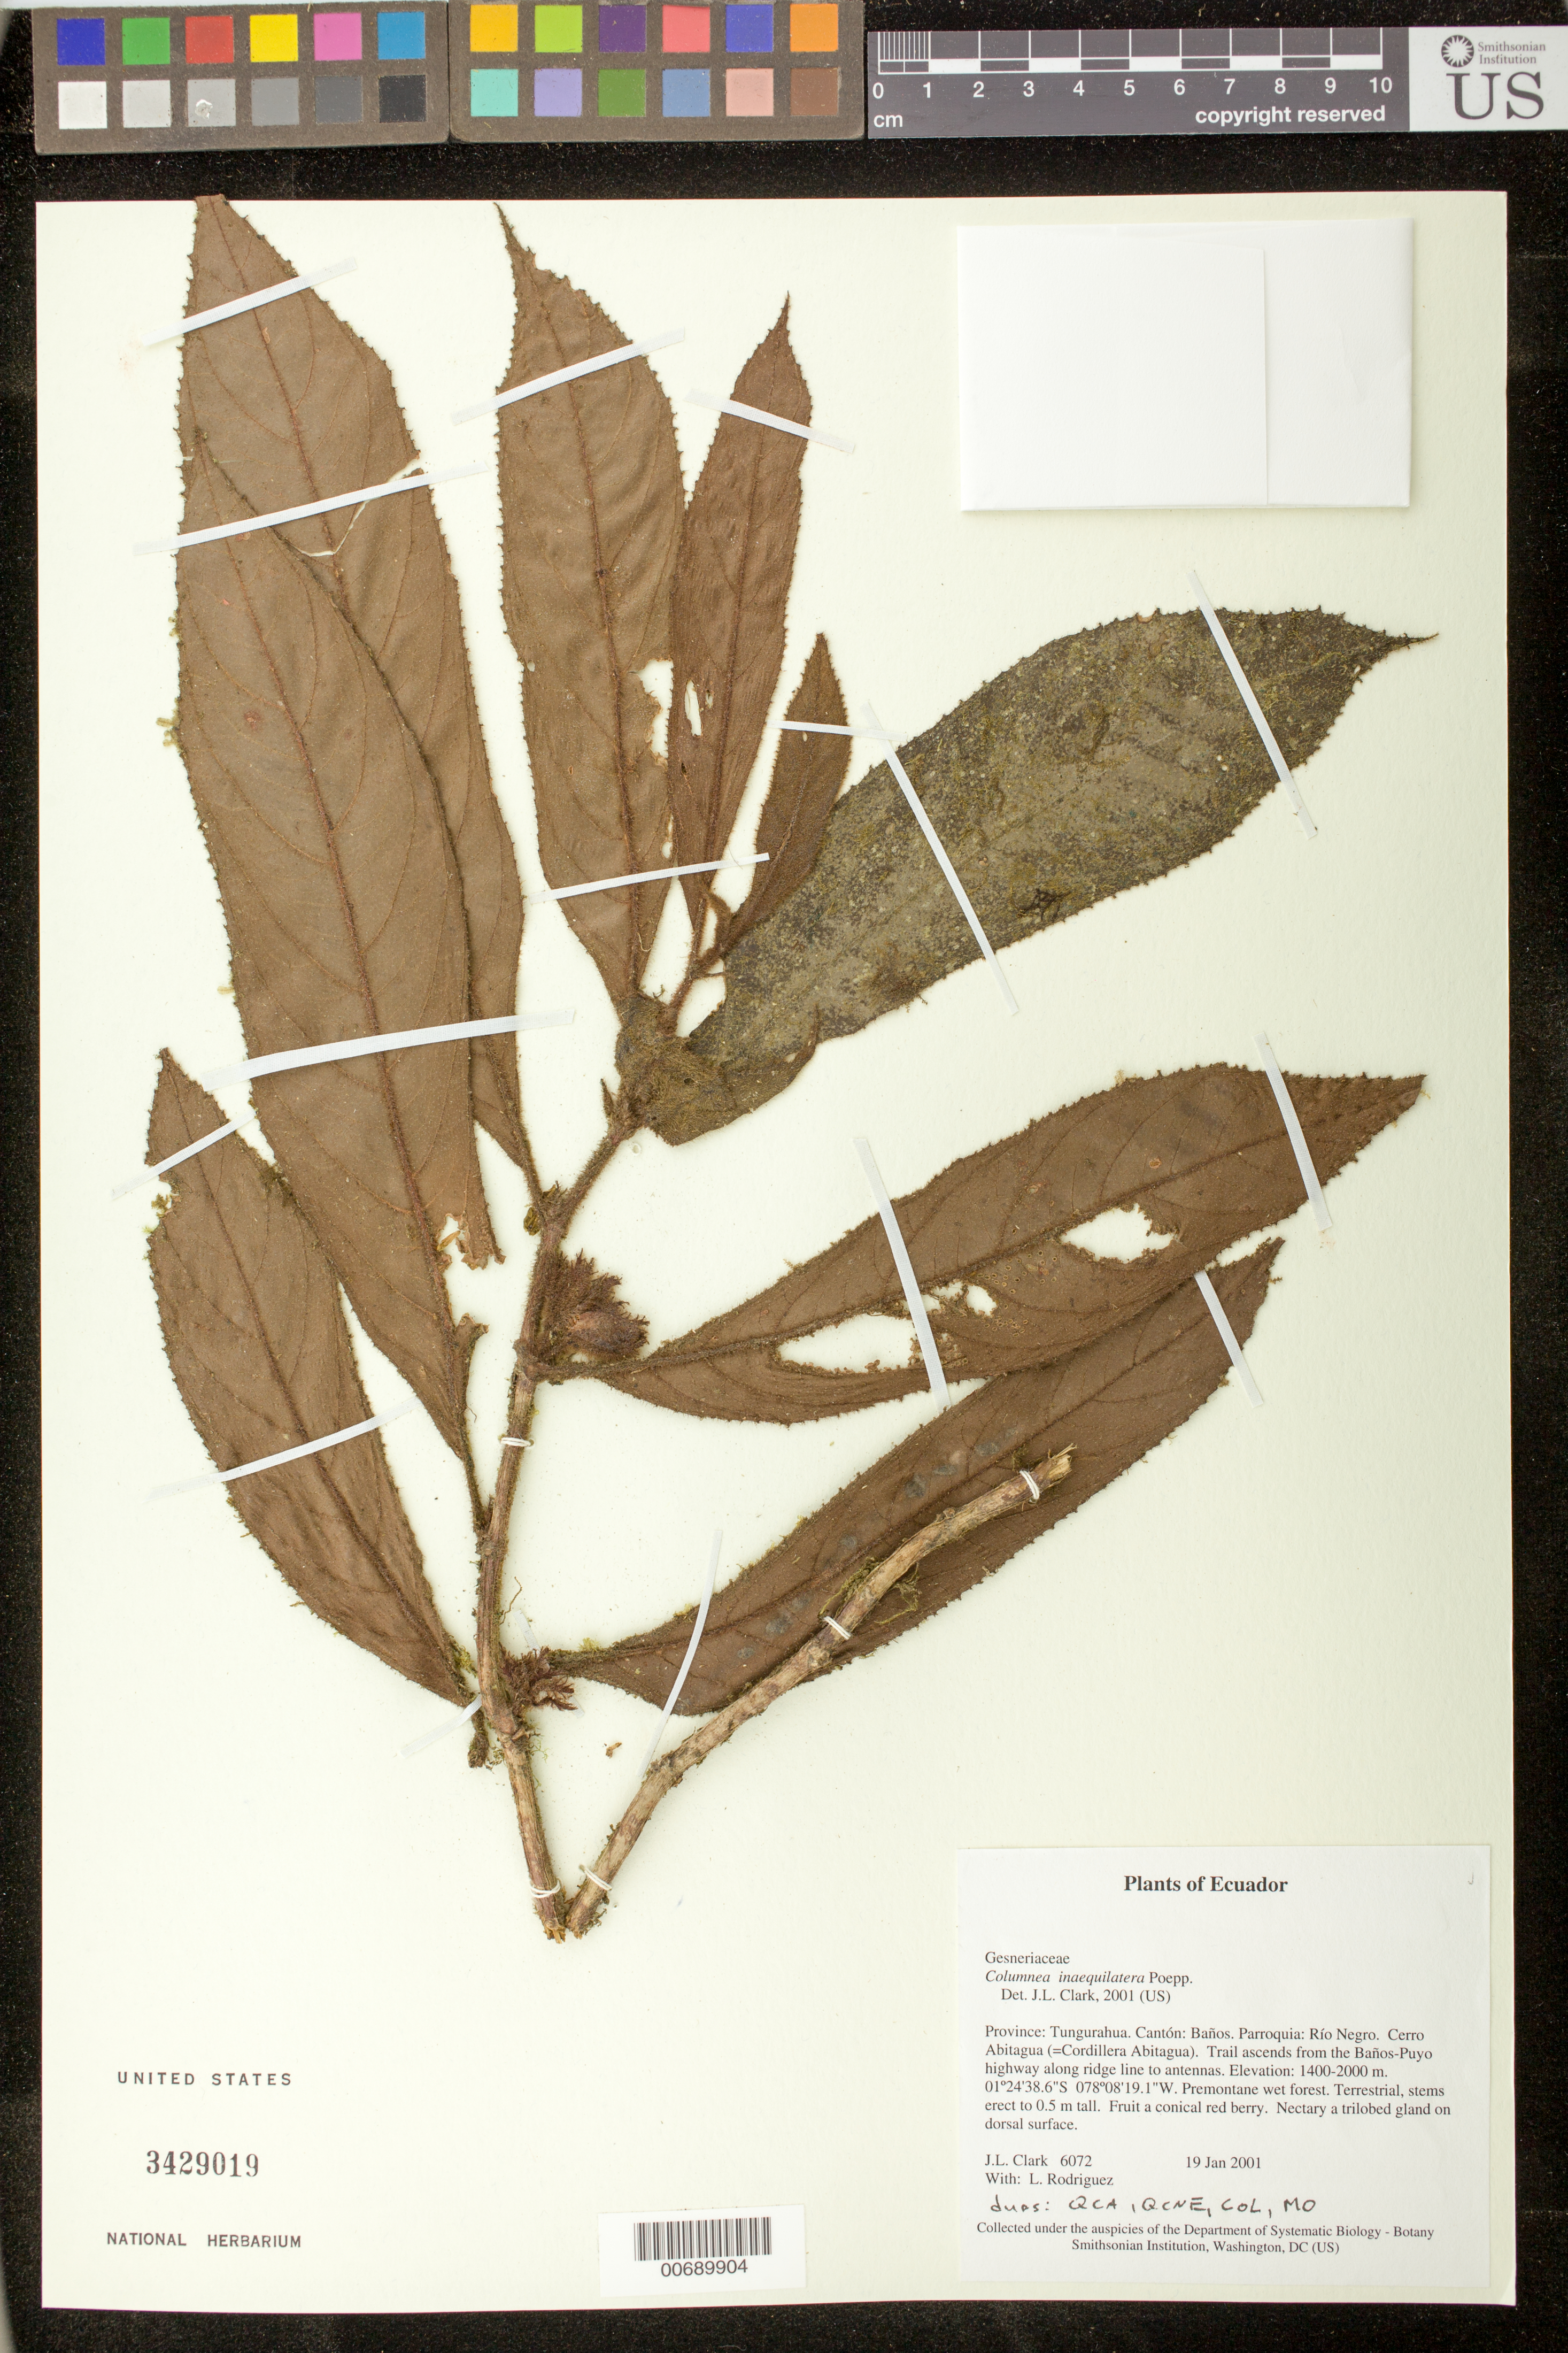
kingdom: Plantae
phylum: Tracheophyta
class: Magnoliopsida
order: Lamiales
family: Gesneriaceae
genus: Columnea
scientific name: Columnea inaequilatera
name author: Poepp.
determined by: Clark, J. L., (SEL), The Marie Selby Botanical Garden (UNITED STATES)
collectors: J. L. Clark & L. Rodriguez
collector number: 6072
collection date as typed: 19 Jan 2001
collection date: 2001-01-19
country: Ecuador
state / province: Tungurahua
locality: Cantón: Baños. Parroquia: Río Negro. Cerro Abitagua (=Cordillera Abitagua). Trail ascends from the Baños-Puyo highway along ridge line to antennas.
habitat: Premontane wet forest.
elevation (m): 1400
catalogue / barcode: US 3429019